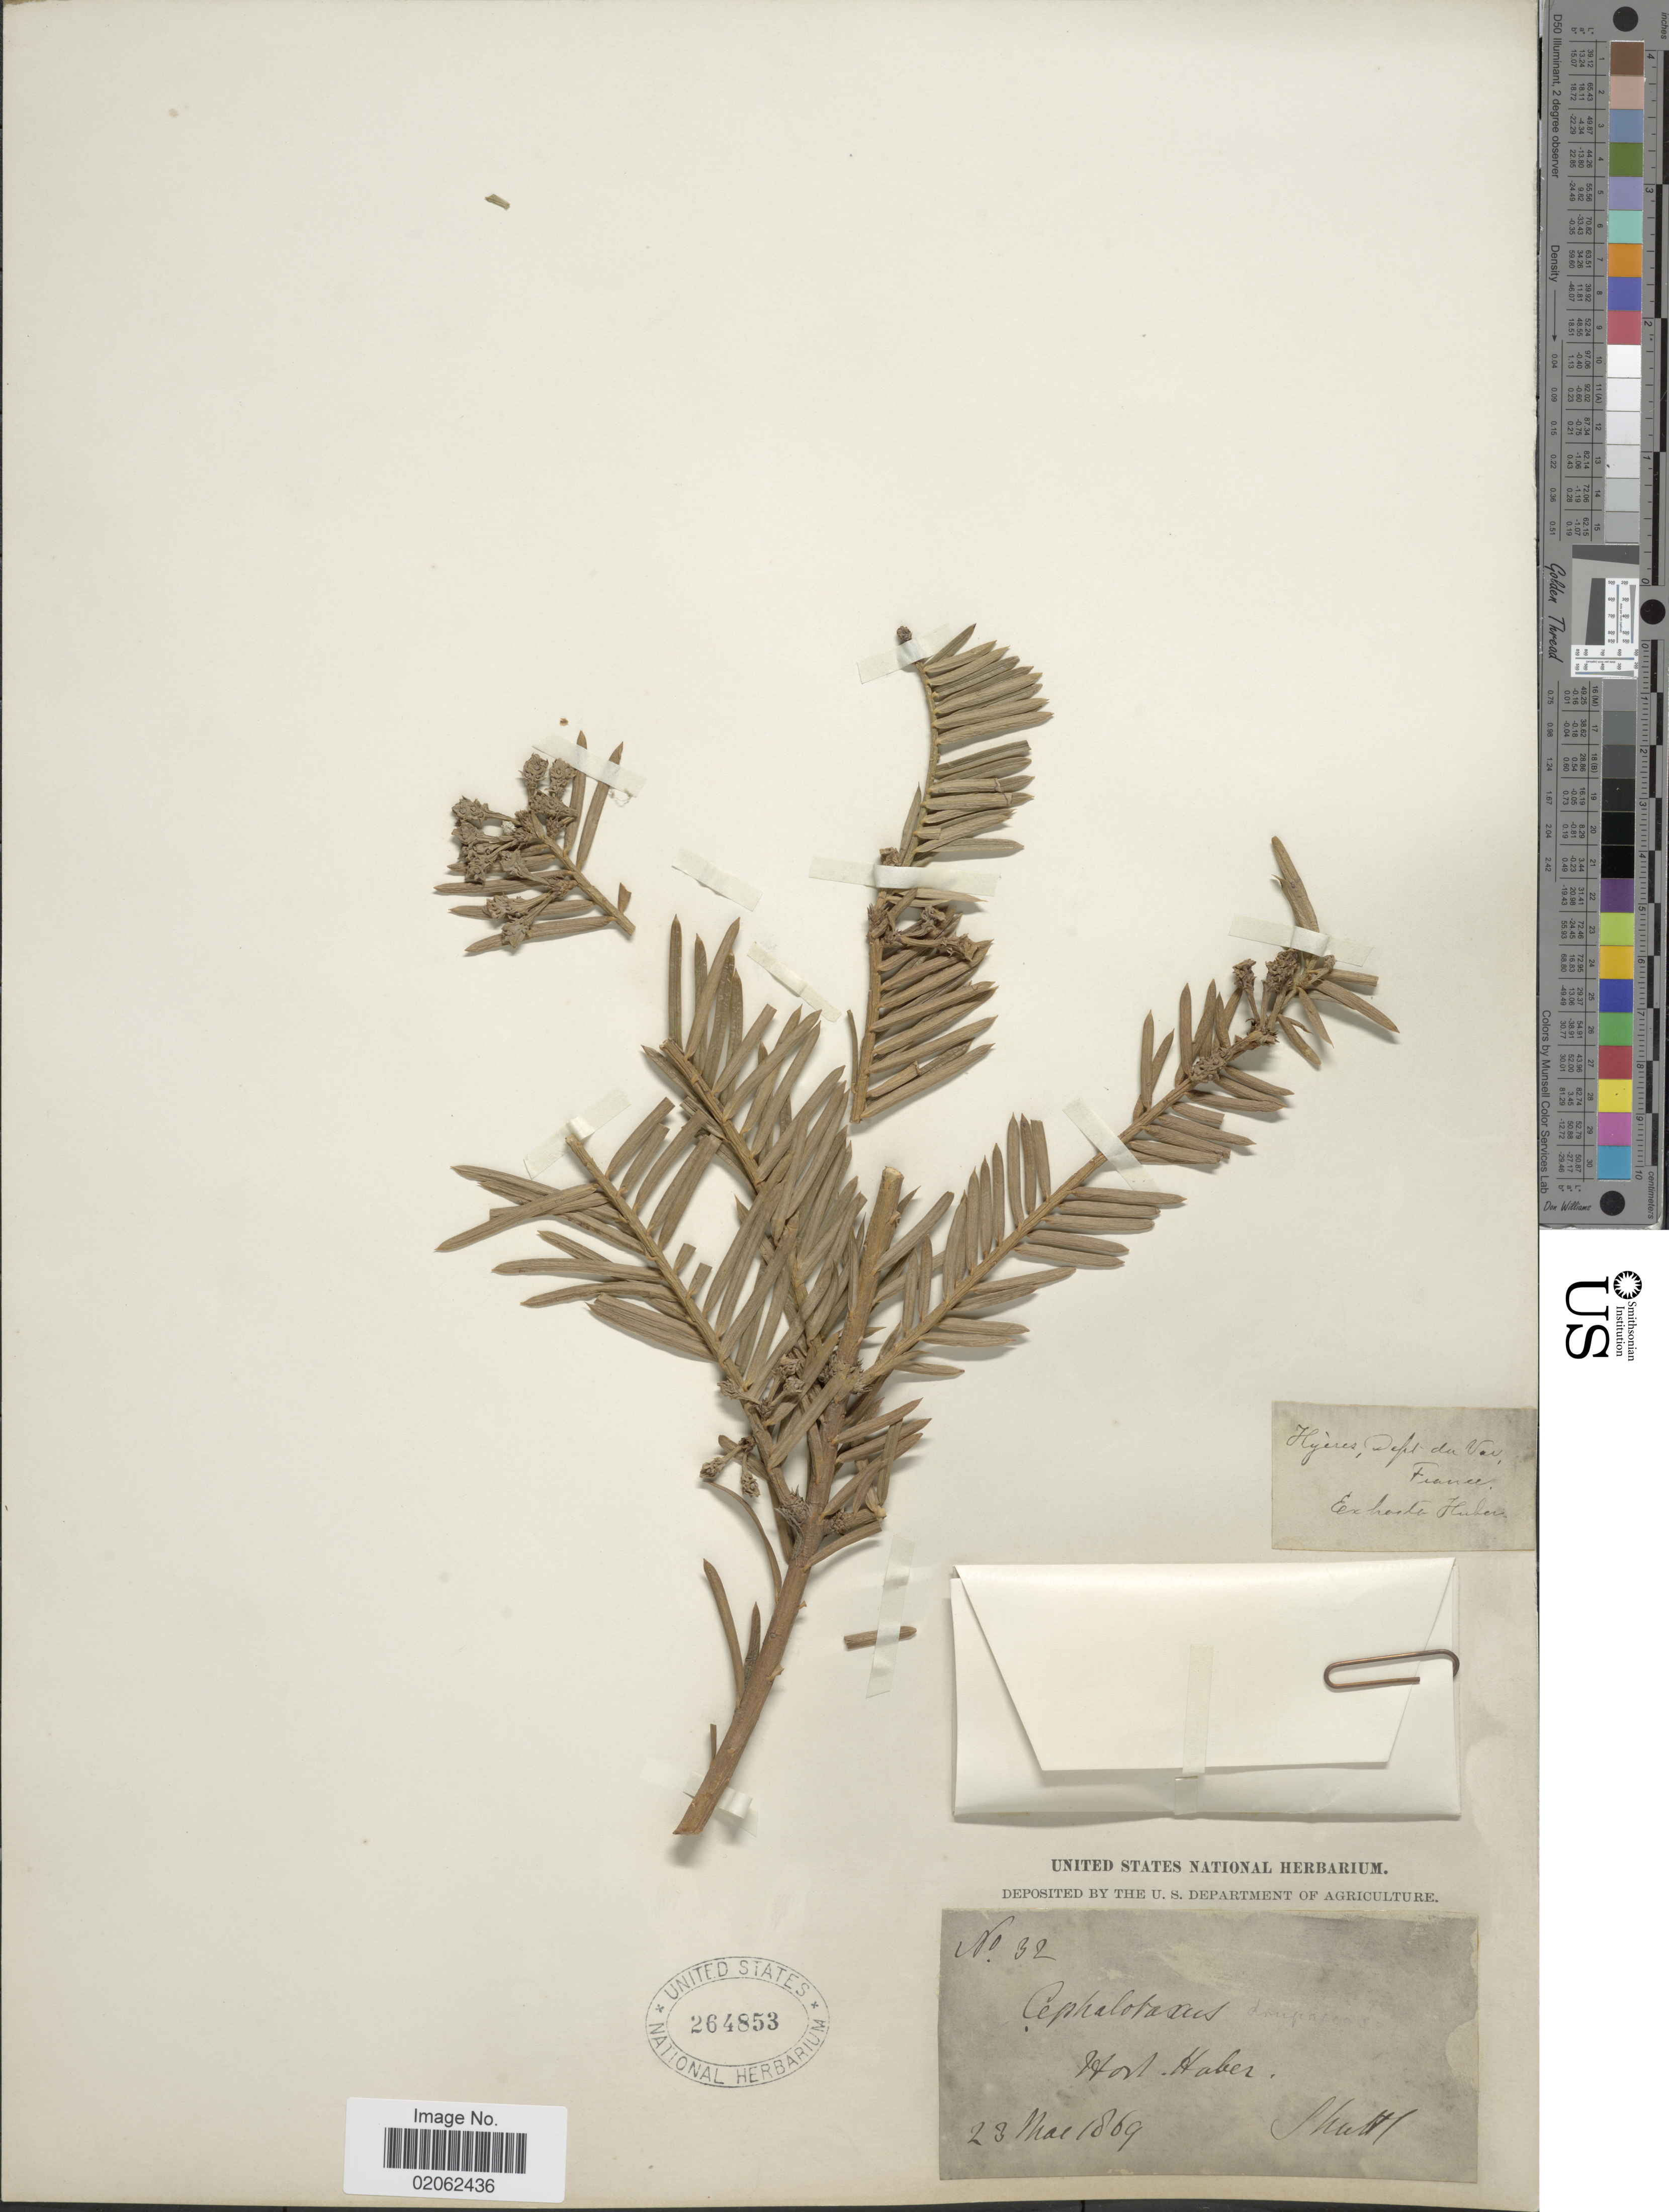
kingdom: Plantae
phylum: Tracheophyta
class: Pinopsida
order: Pinales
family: Cephalotaxaceae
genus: Cephalotaxus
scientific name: Cephalotaxus harringtonia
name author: (Knight) K. Koch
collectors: -. Shultz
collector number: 32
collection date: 1869-05-23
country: France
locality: Hort. Haber.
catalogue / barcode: US 264853